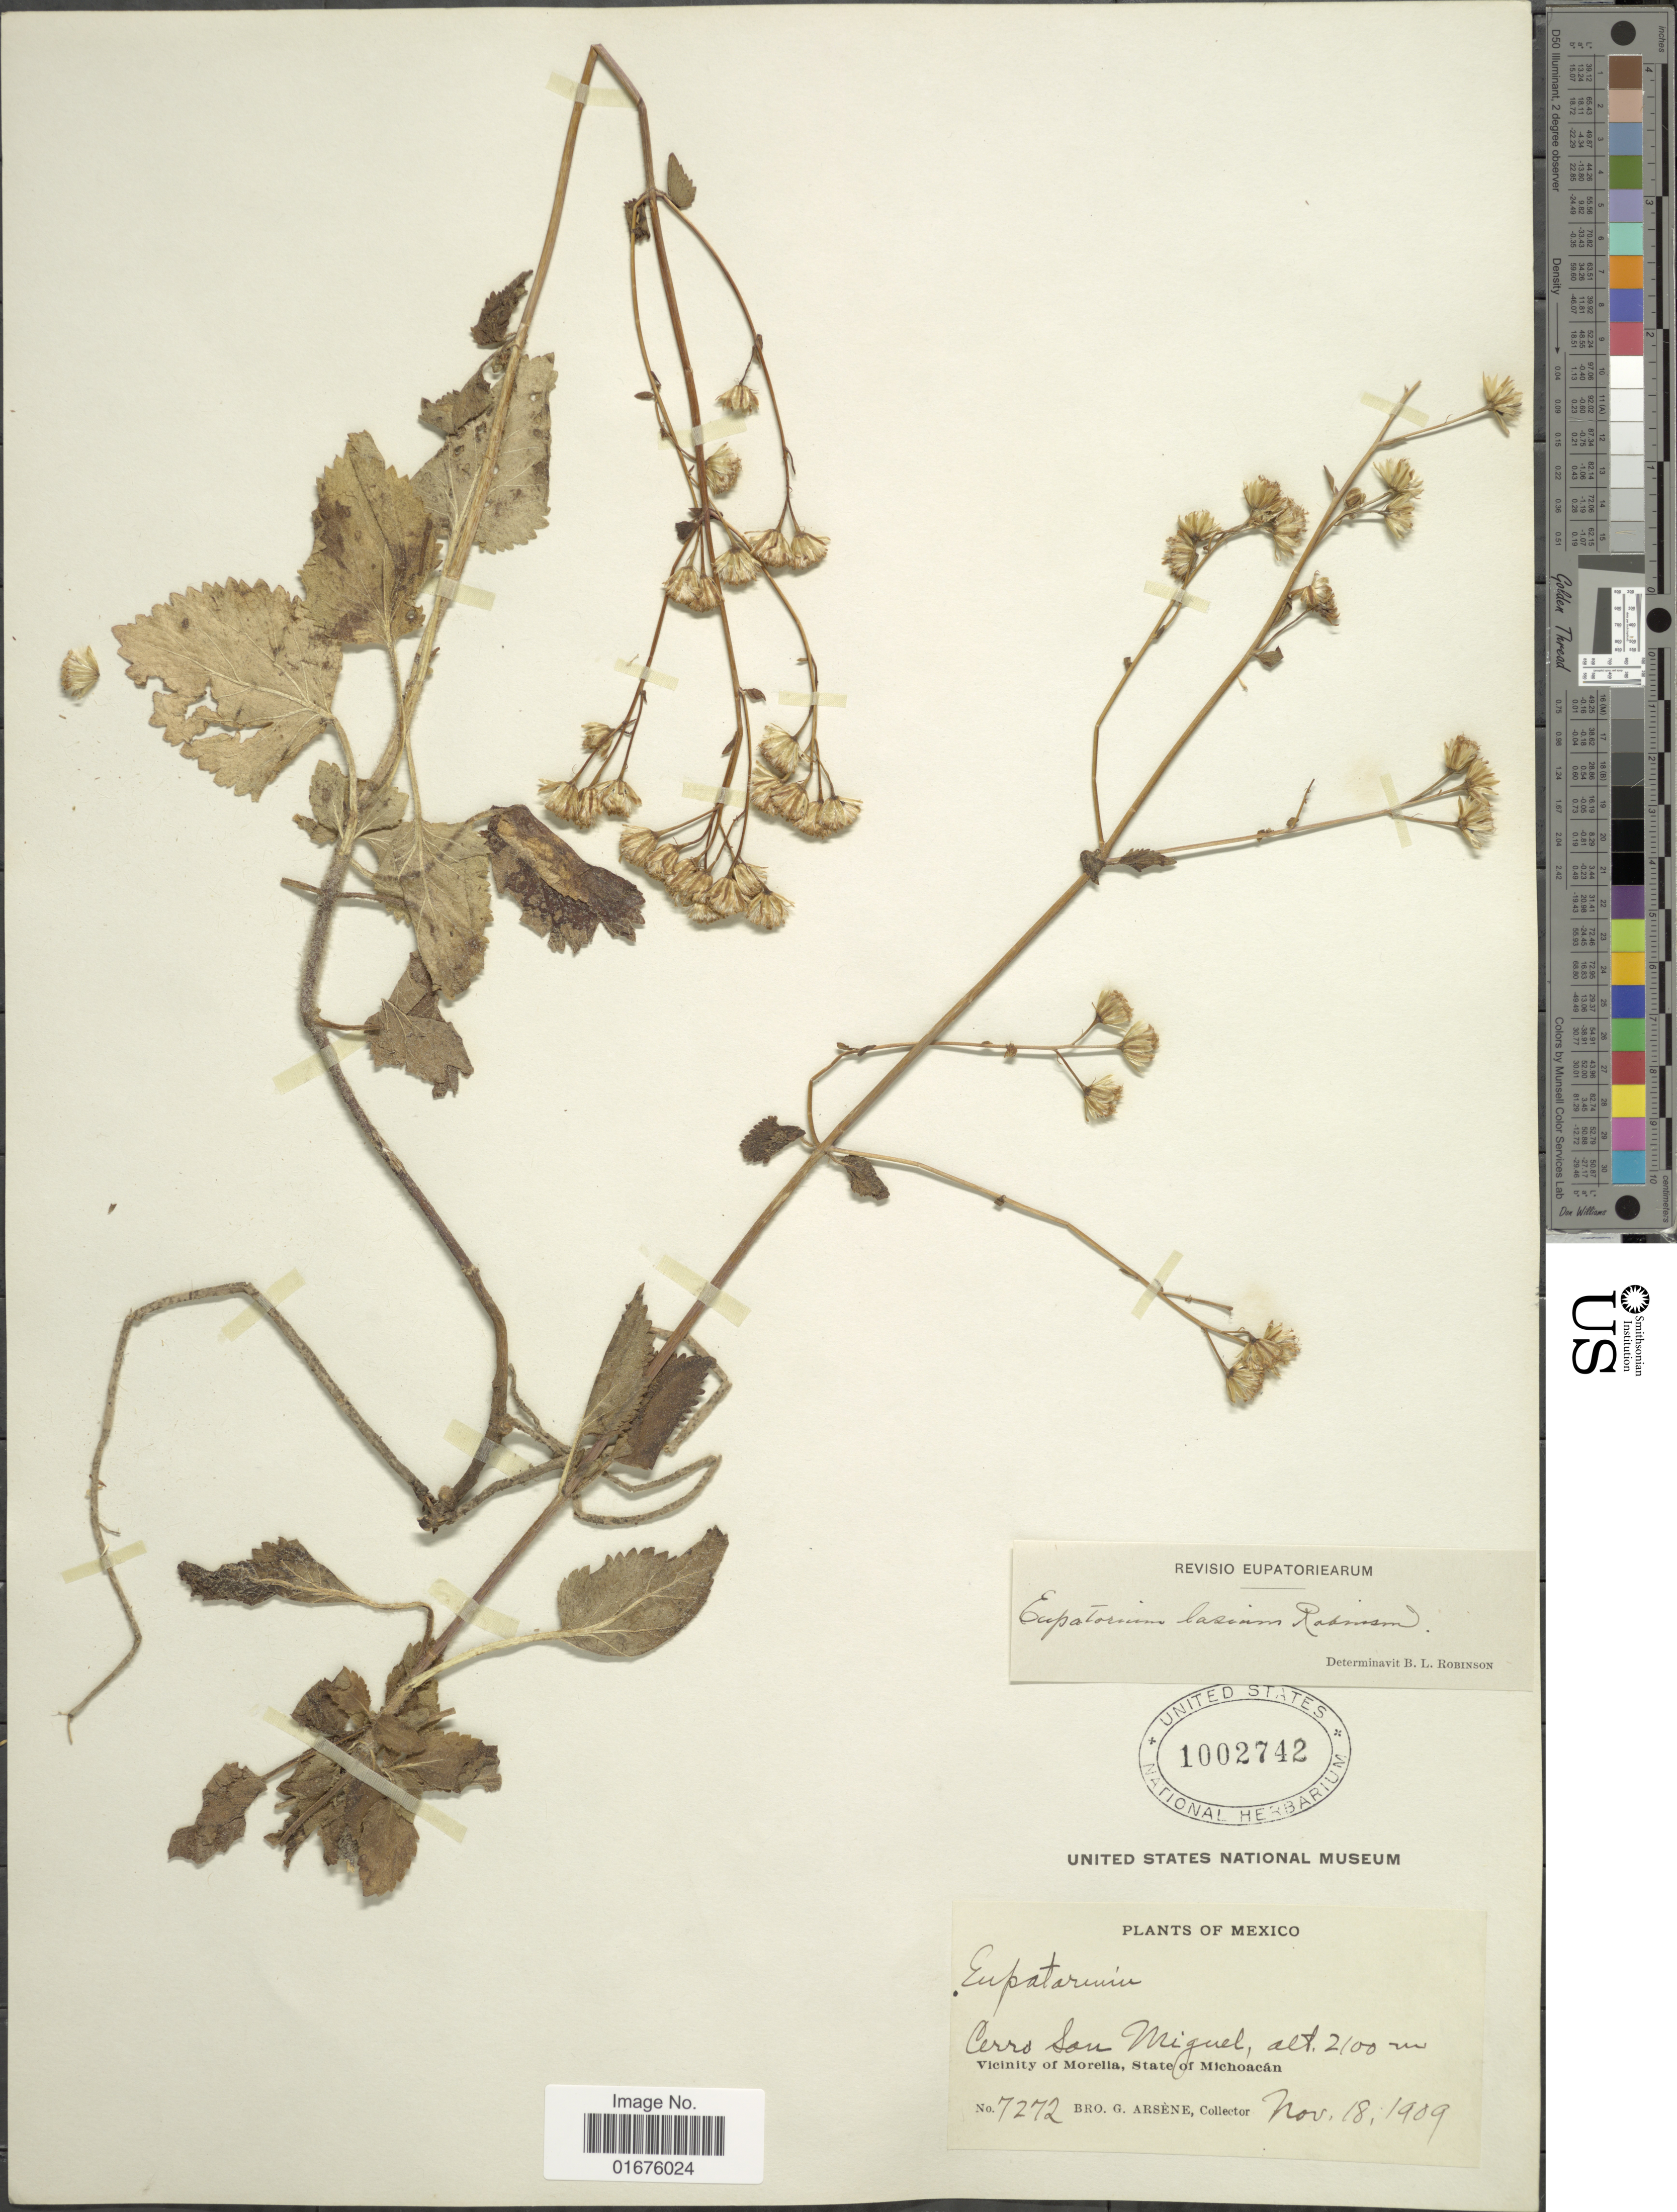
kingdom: Plantae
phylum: Tracheophyta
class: Magnoliopsida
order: Asterales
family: Asteraceae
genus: Ageratina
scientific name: Ageratina lasia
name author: (B.L. Rob.) R.M. King & H. Rob.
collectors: Bro. G. Arsène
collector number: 7272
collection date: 1909-11-19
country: Mexico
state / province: Michoacán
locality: Cerro San Miguel, Vicinity of Morelia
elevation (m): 2100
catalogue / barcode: US 1002742